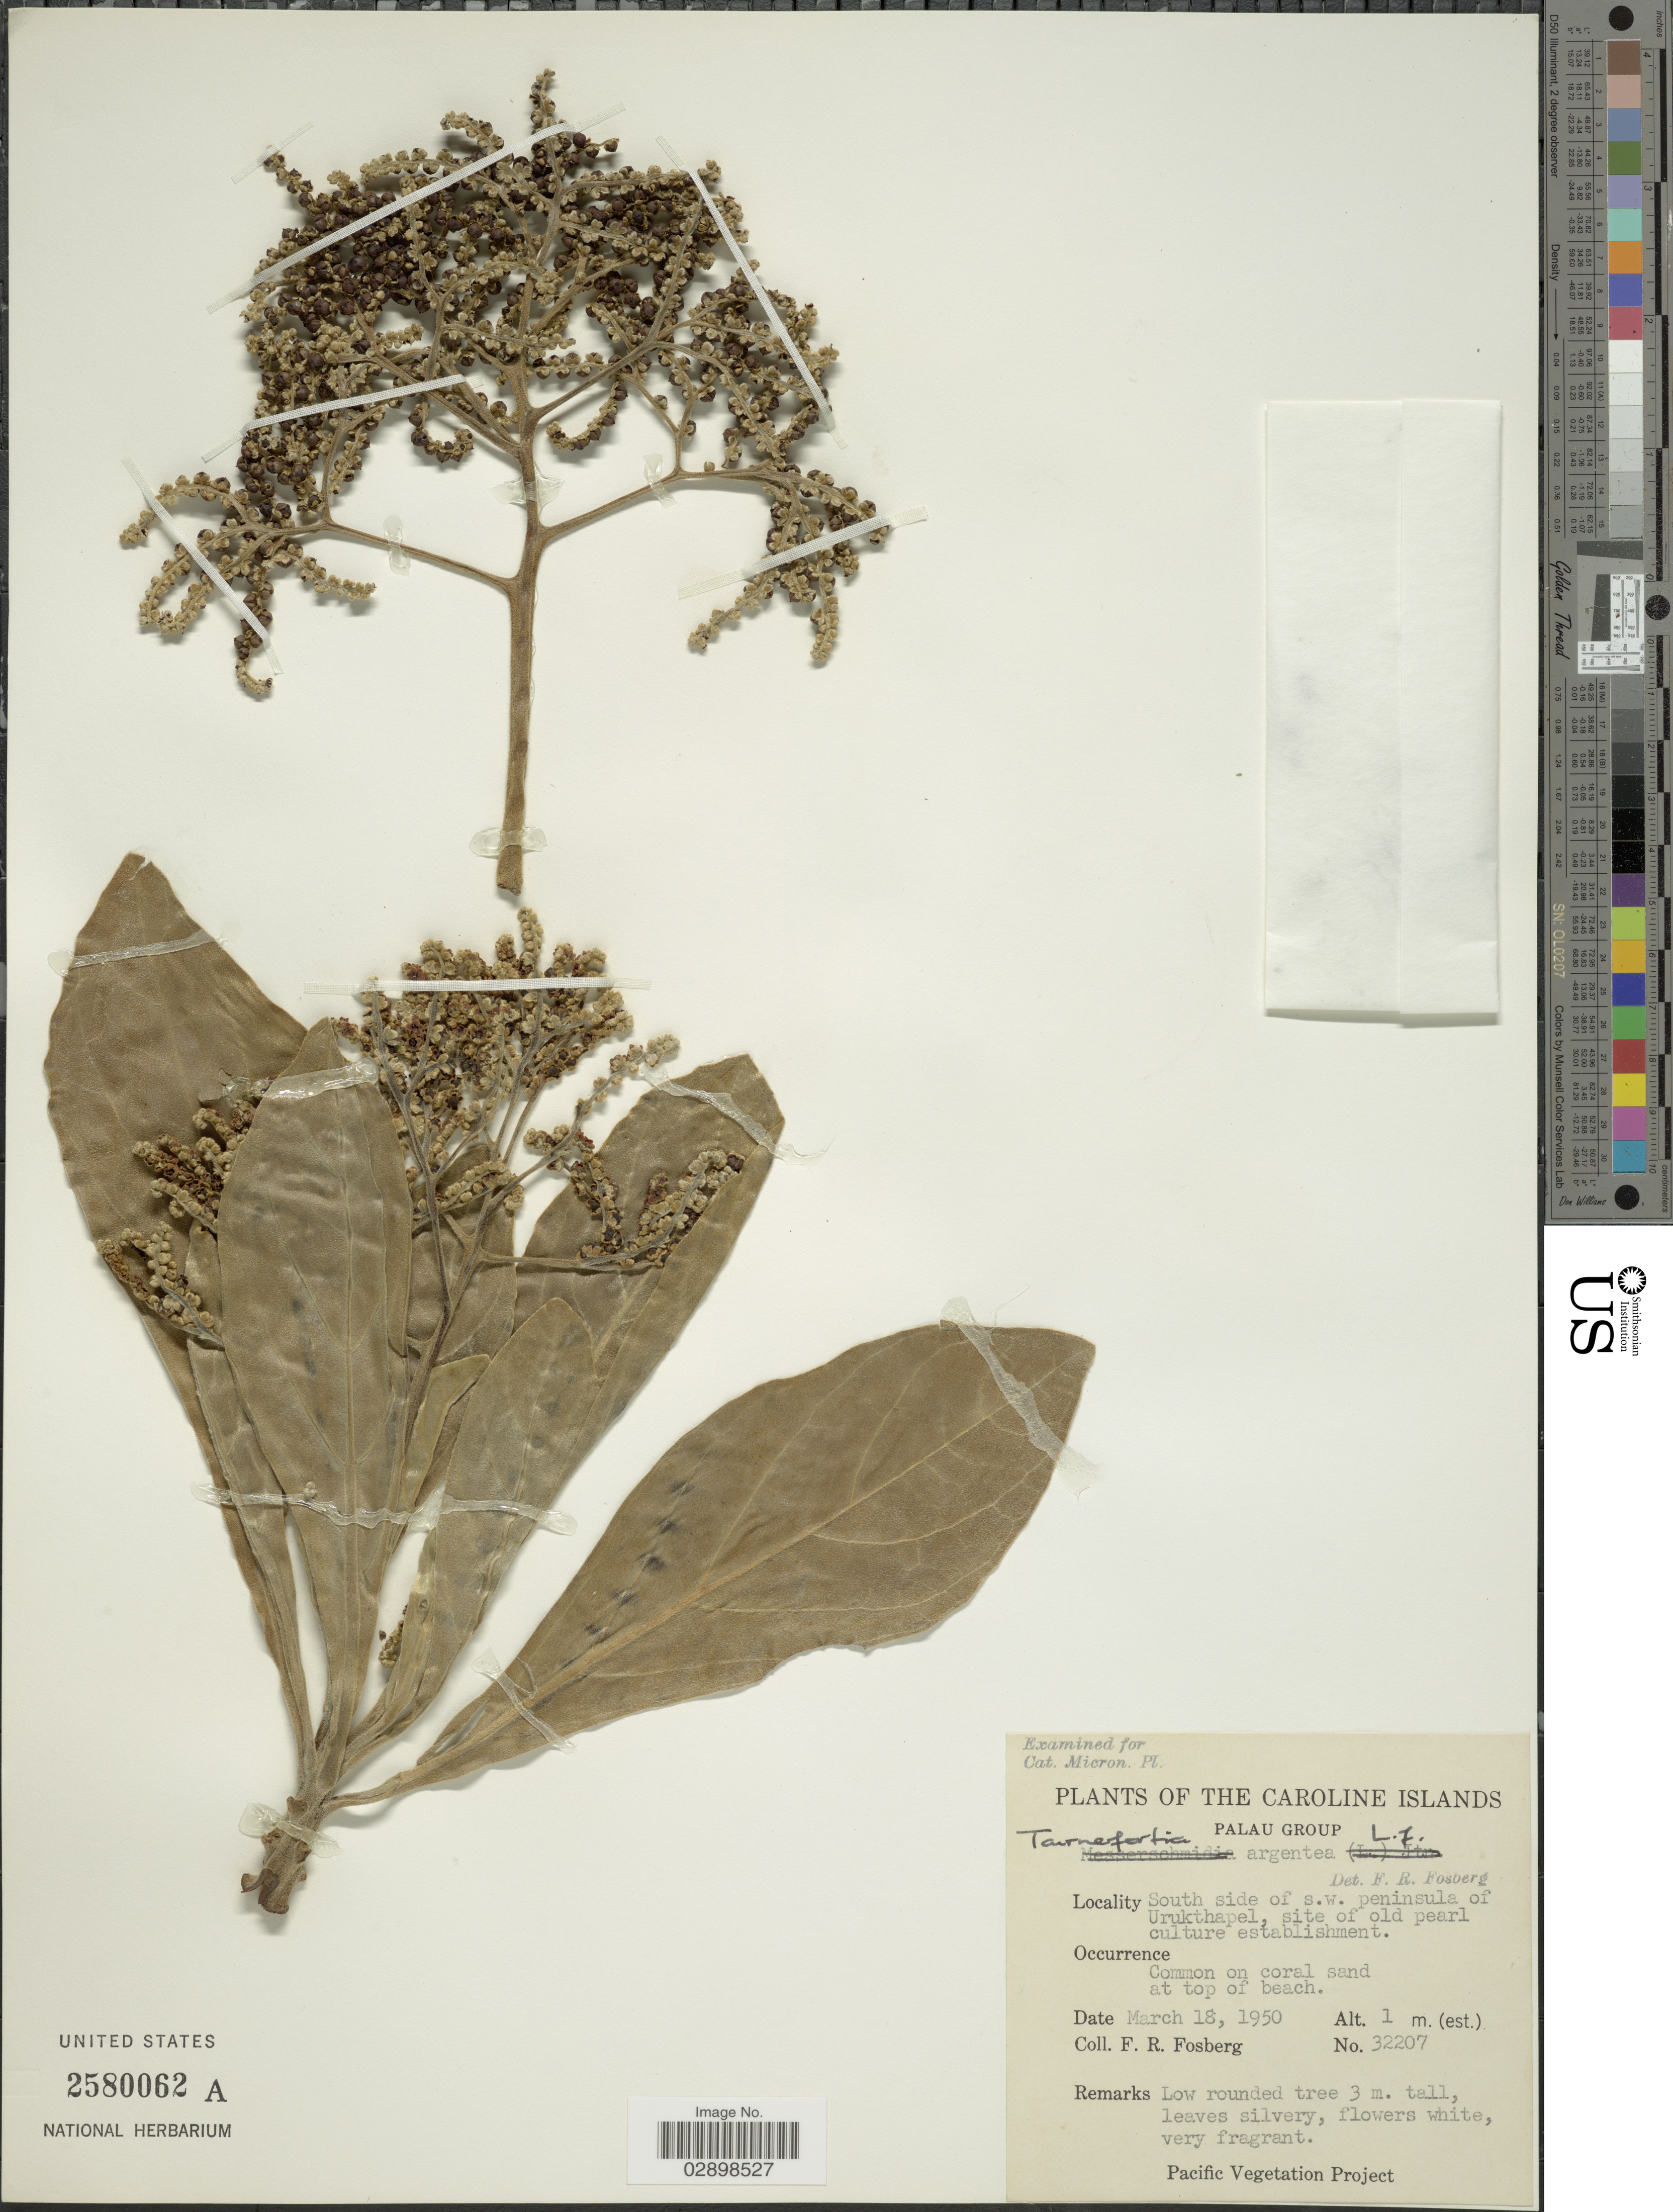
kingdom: Plantae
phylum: Tracheophyta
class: Magnoliopsida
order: Boraginales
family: Heliotropiaceae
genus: Heliotropium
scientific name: Heliotropium arboreum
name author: (Blanco) Mabberley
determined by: Wagner, W. L., (BOT), Smithsonian Institution - National Museum of Natural History (UNITED STATES)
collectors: F. R. Fosberg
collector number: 32207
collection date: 1950-03-18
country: Palau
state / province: Koror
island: Ngeruktabel [Urukthapel]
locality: Caroline Islands. Palau Group. South side of s.w. peninsula of Urukthapel, site of old pearl culture establishment.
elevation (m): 1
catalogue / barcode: US 2580062A